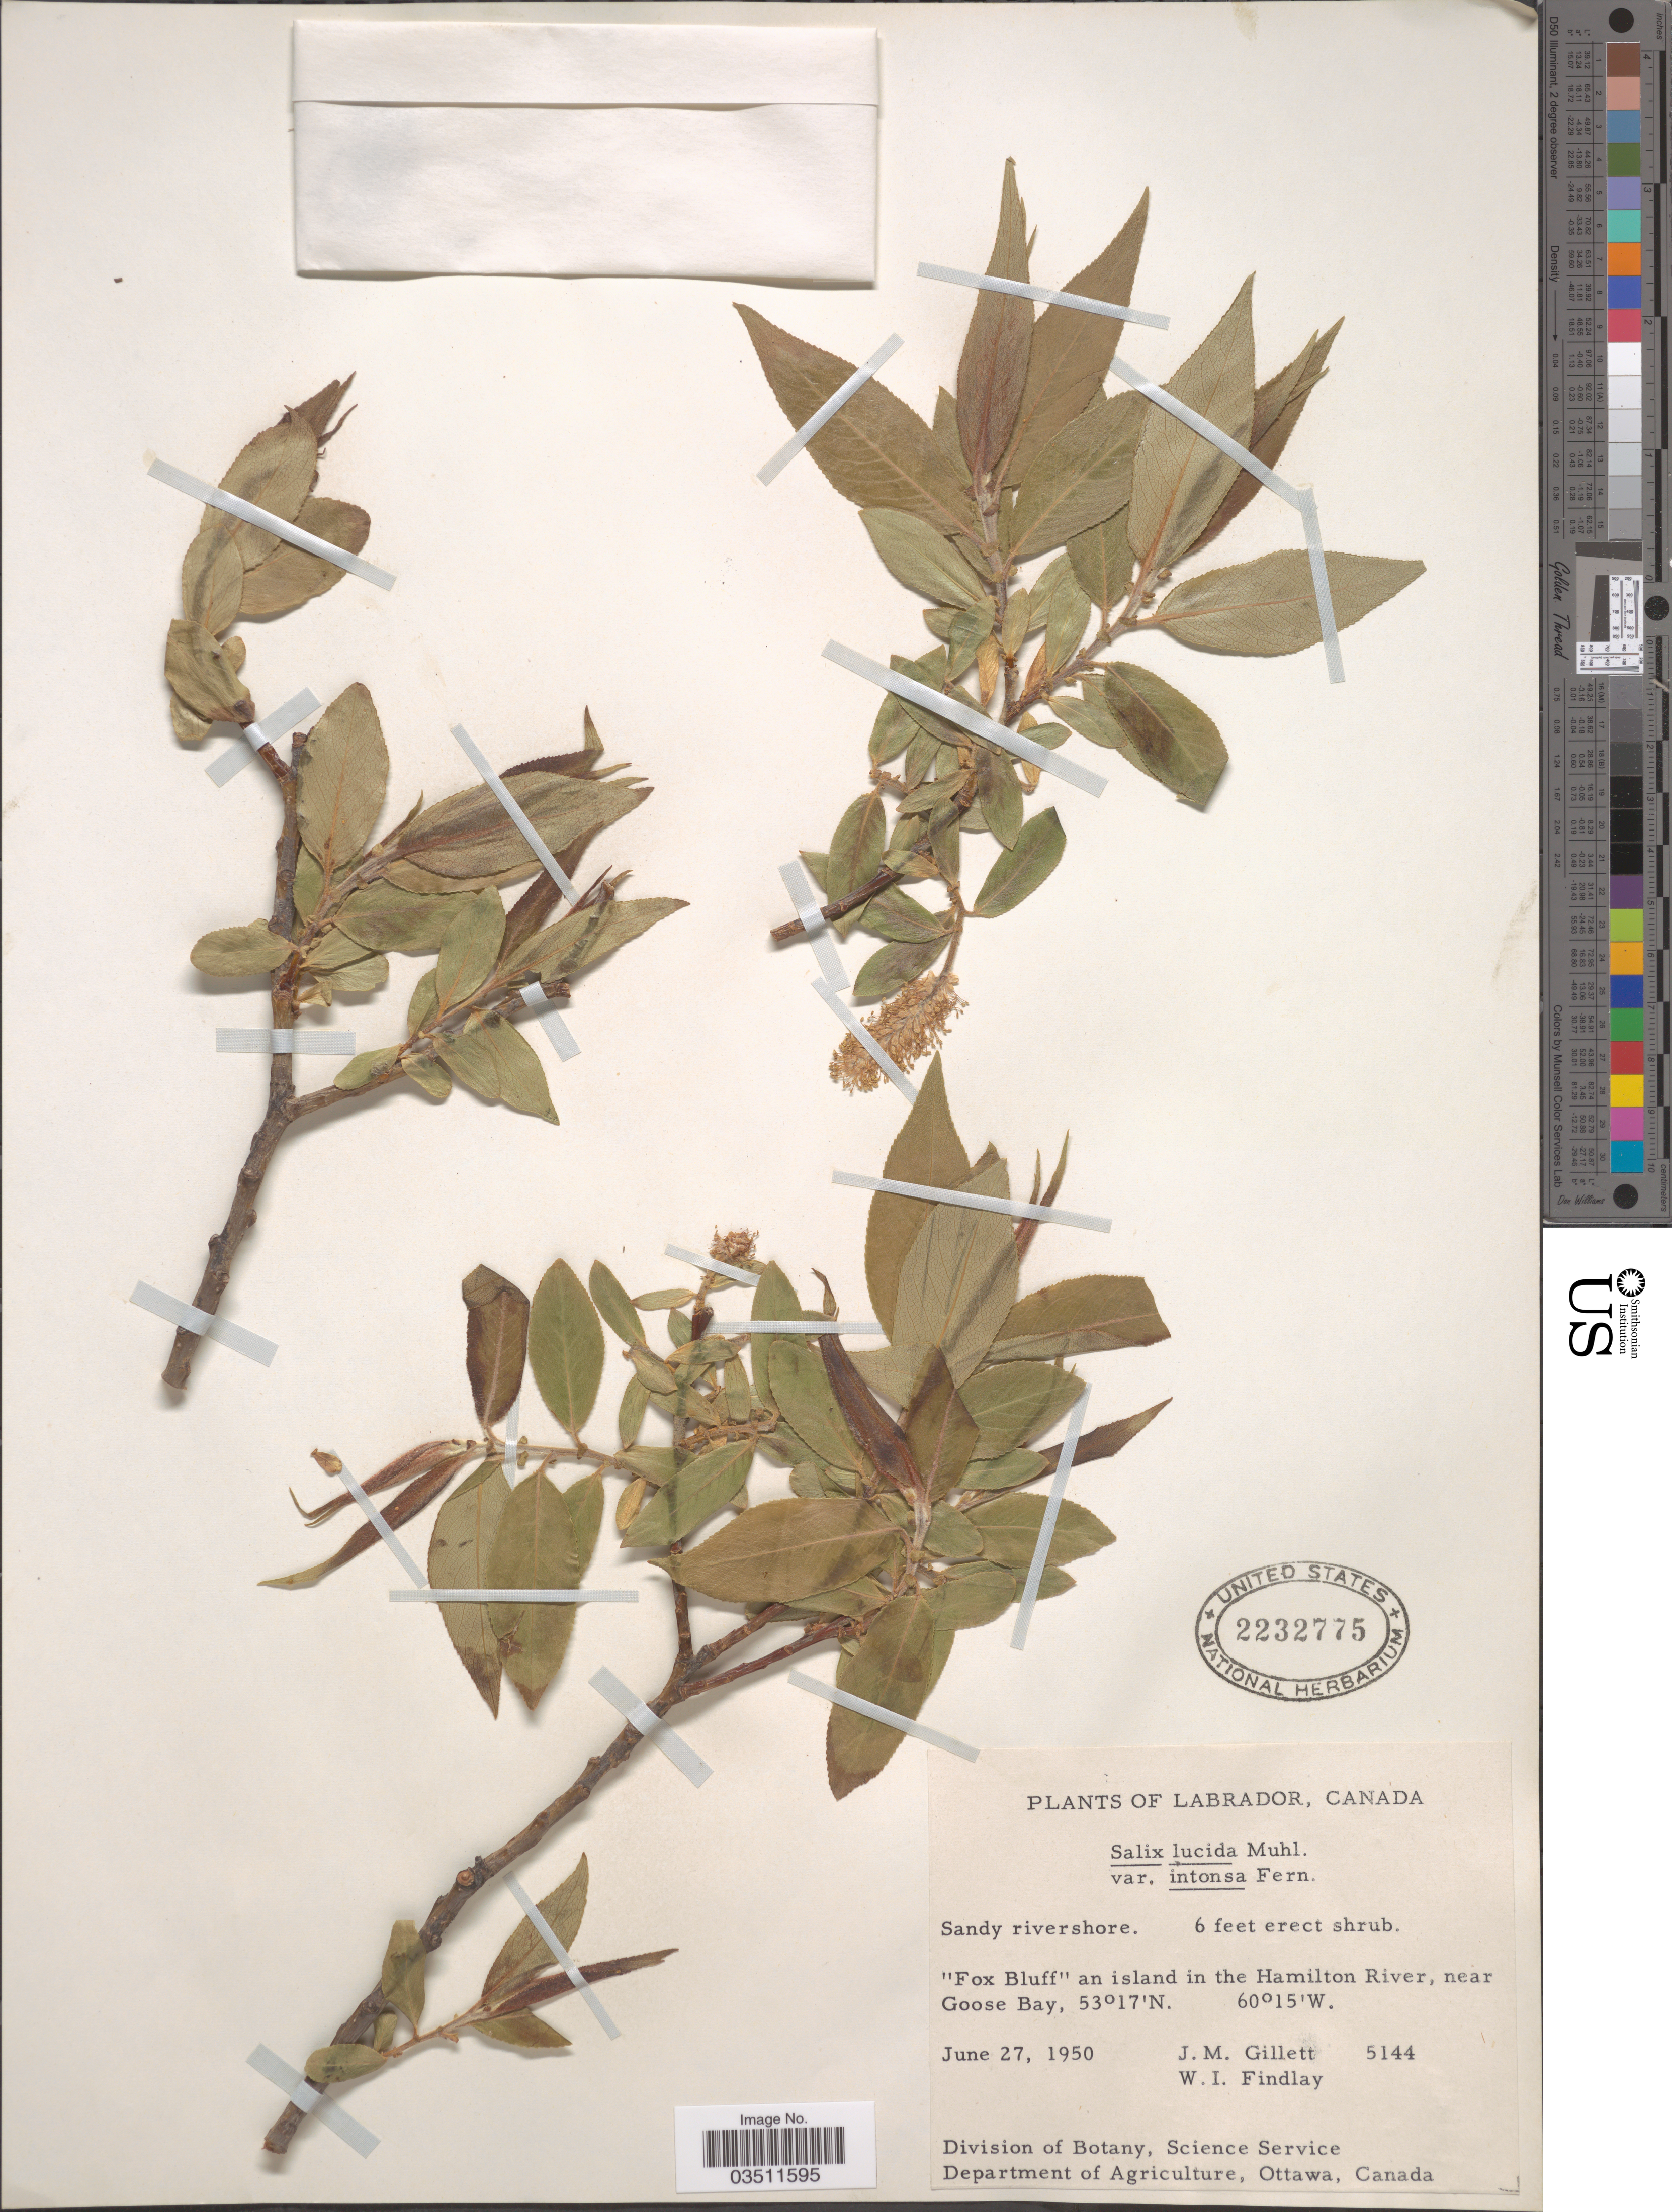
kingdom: Plantae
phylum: Tracheophyta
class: Magnoliopsida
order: Malpighiales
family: Salicaceae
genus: Salix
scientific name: Salix lucida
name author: Muhl.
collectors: J. M. Gillett & W. Findlay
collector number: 5144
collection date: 1950-06-27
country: Canada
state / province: Newfoundland and Labrador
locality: Labrador. Sandy rivershore. "Fox Bluff" an island in the Hamilton River, near Goose Bay.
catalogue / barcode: US 2232775